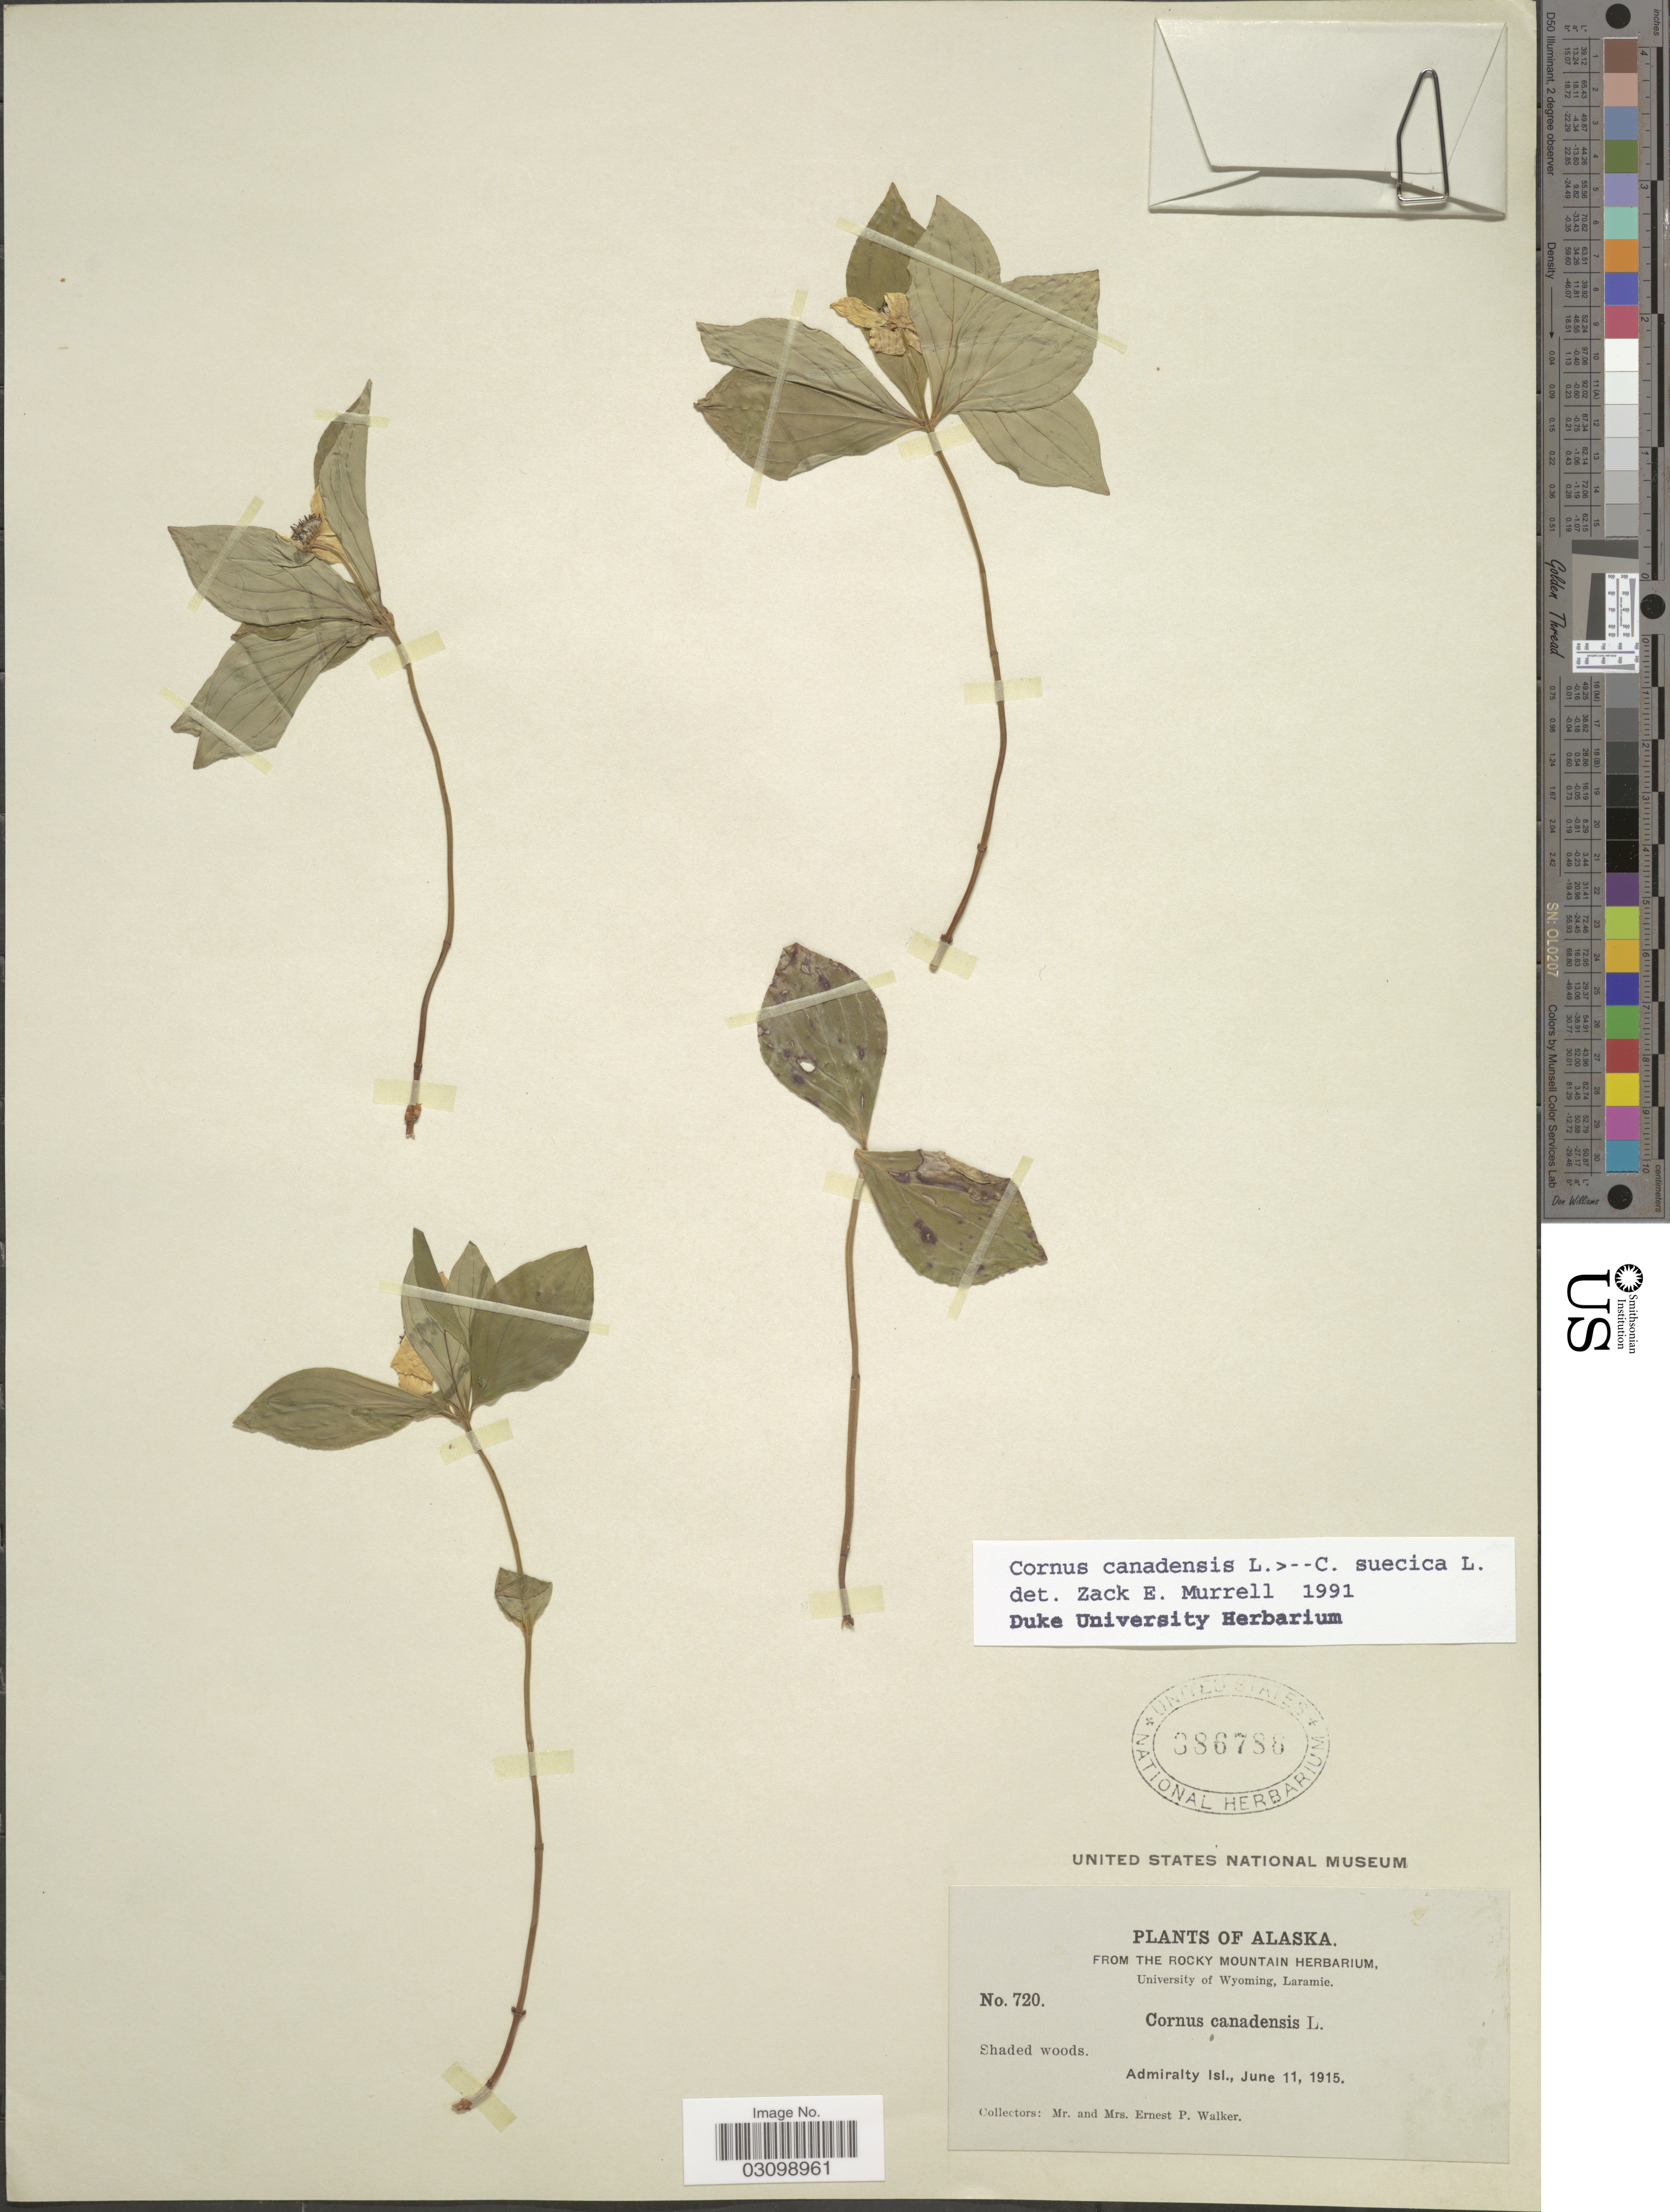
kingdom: Plantae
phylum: Tracheophyta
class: Magnoliopsida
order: Cornales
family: Cornaceae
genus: Cornus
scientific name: Cornus sp.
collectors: E. P. Walker & E. Walker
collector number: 720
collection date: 1915-06-11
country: United States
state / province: Alaska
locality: Admiralty Isl.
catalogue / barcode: US 386788